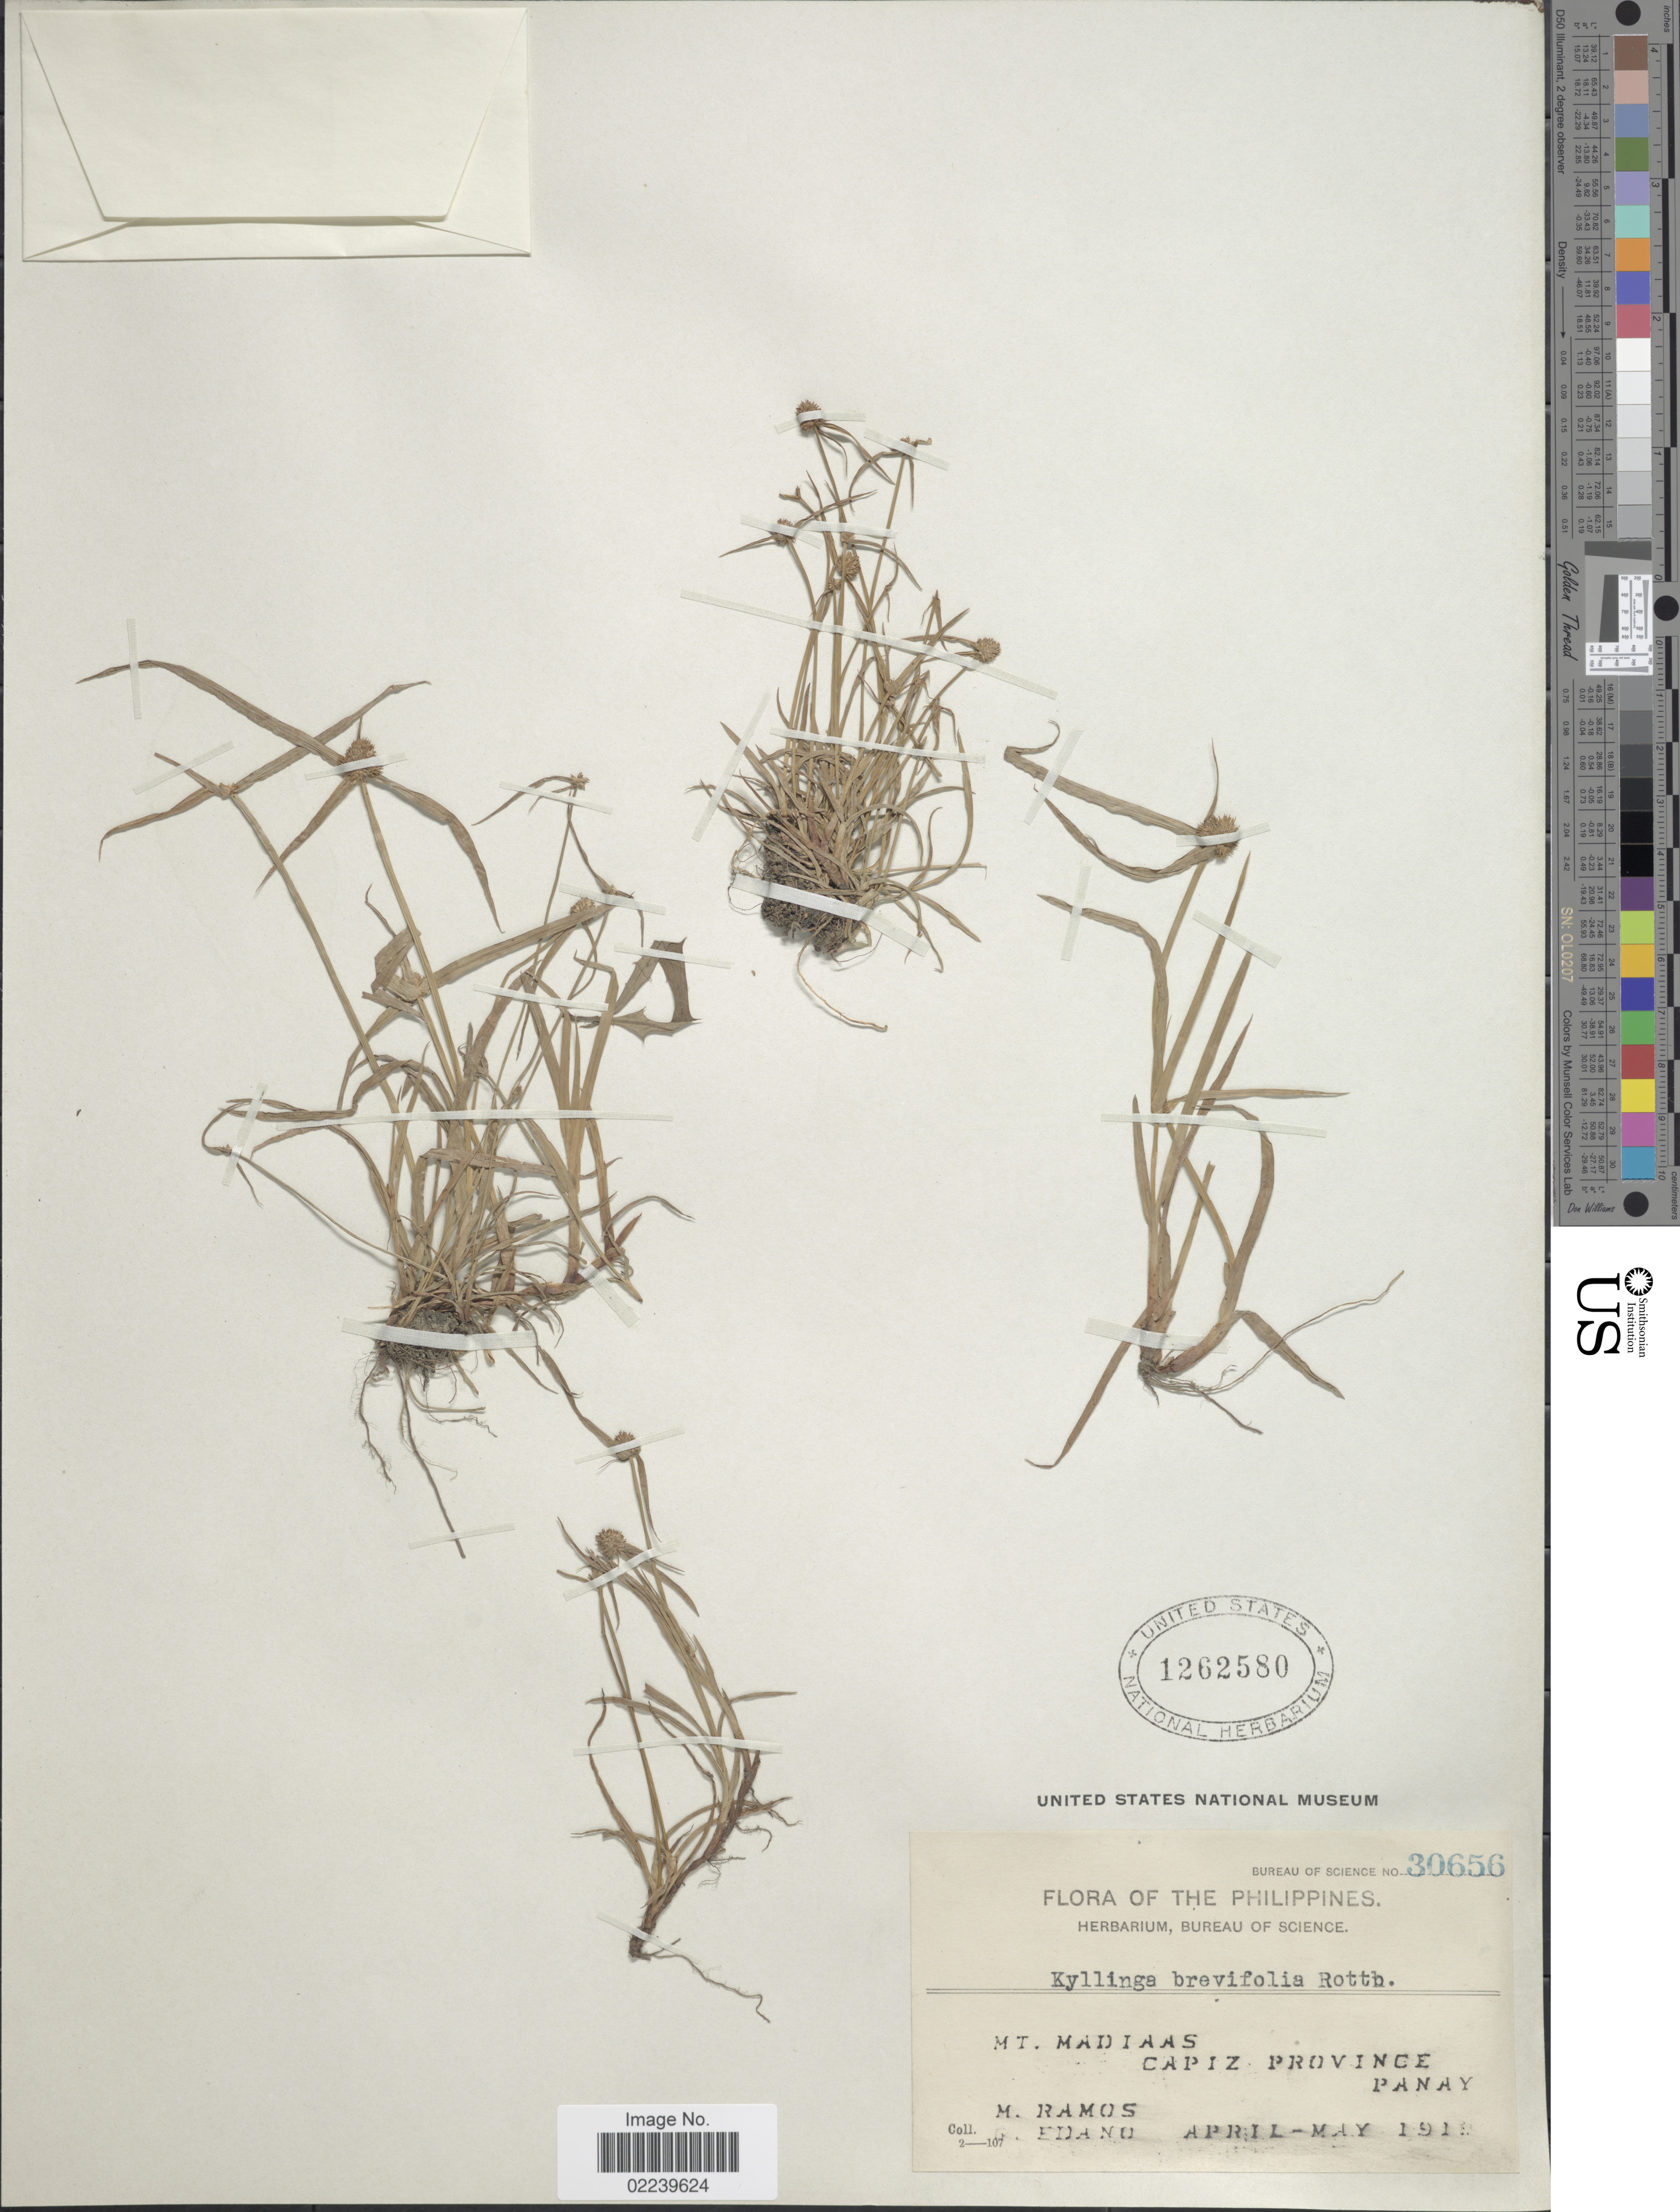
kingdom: Plantae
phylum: Tracheophyta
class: Liliopsida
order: Poales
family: Cyperaceae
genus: Cyperus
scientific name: Cyperus brevifolius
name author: (Rottb.) Hassk.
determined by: Strong, M. T., (US), Smithsonian Institution - National Museum of Natural History (UNITED STATES)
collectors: M. Ramos & G. Edaño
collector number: Bureau of Science 30656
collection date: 1918-04/1918-05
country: Philippines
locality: Mt. Madiaas, Capiz Province, Panay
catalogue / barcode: US 1262580